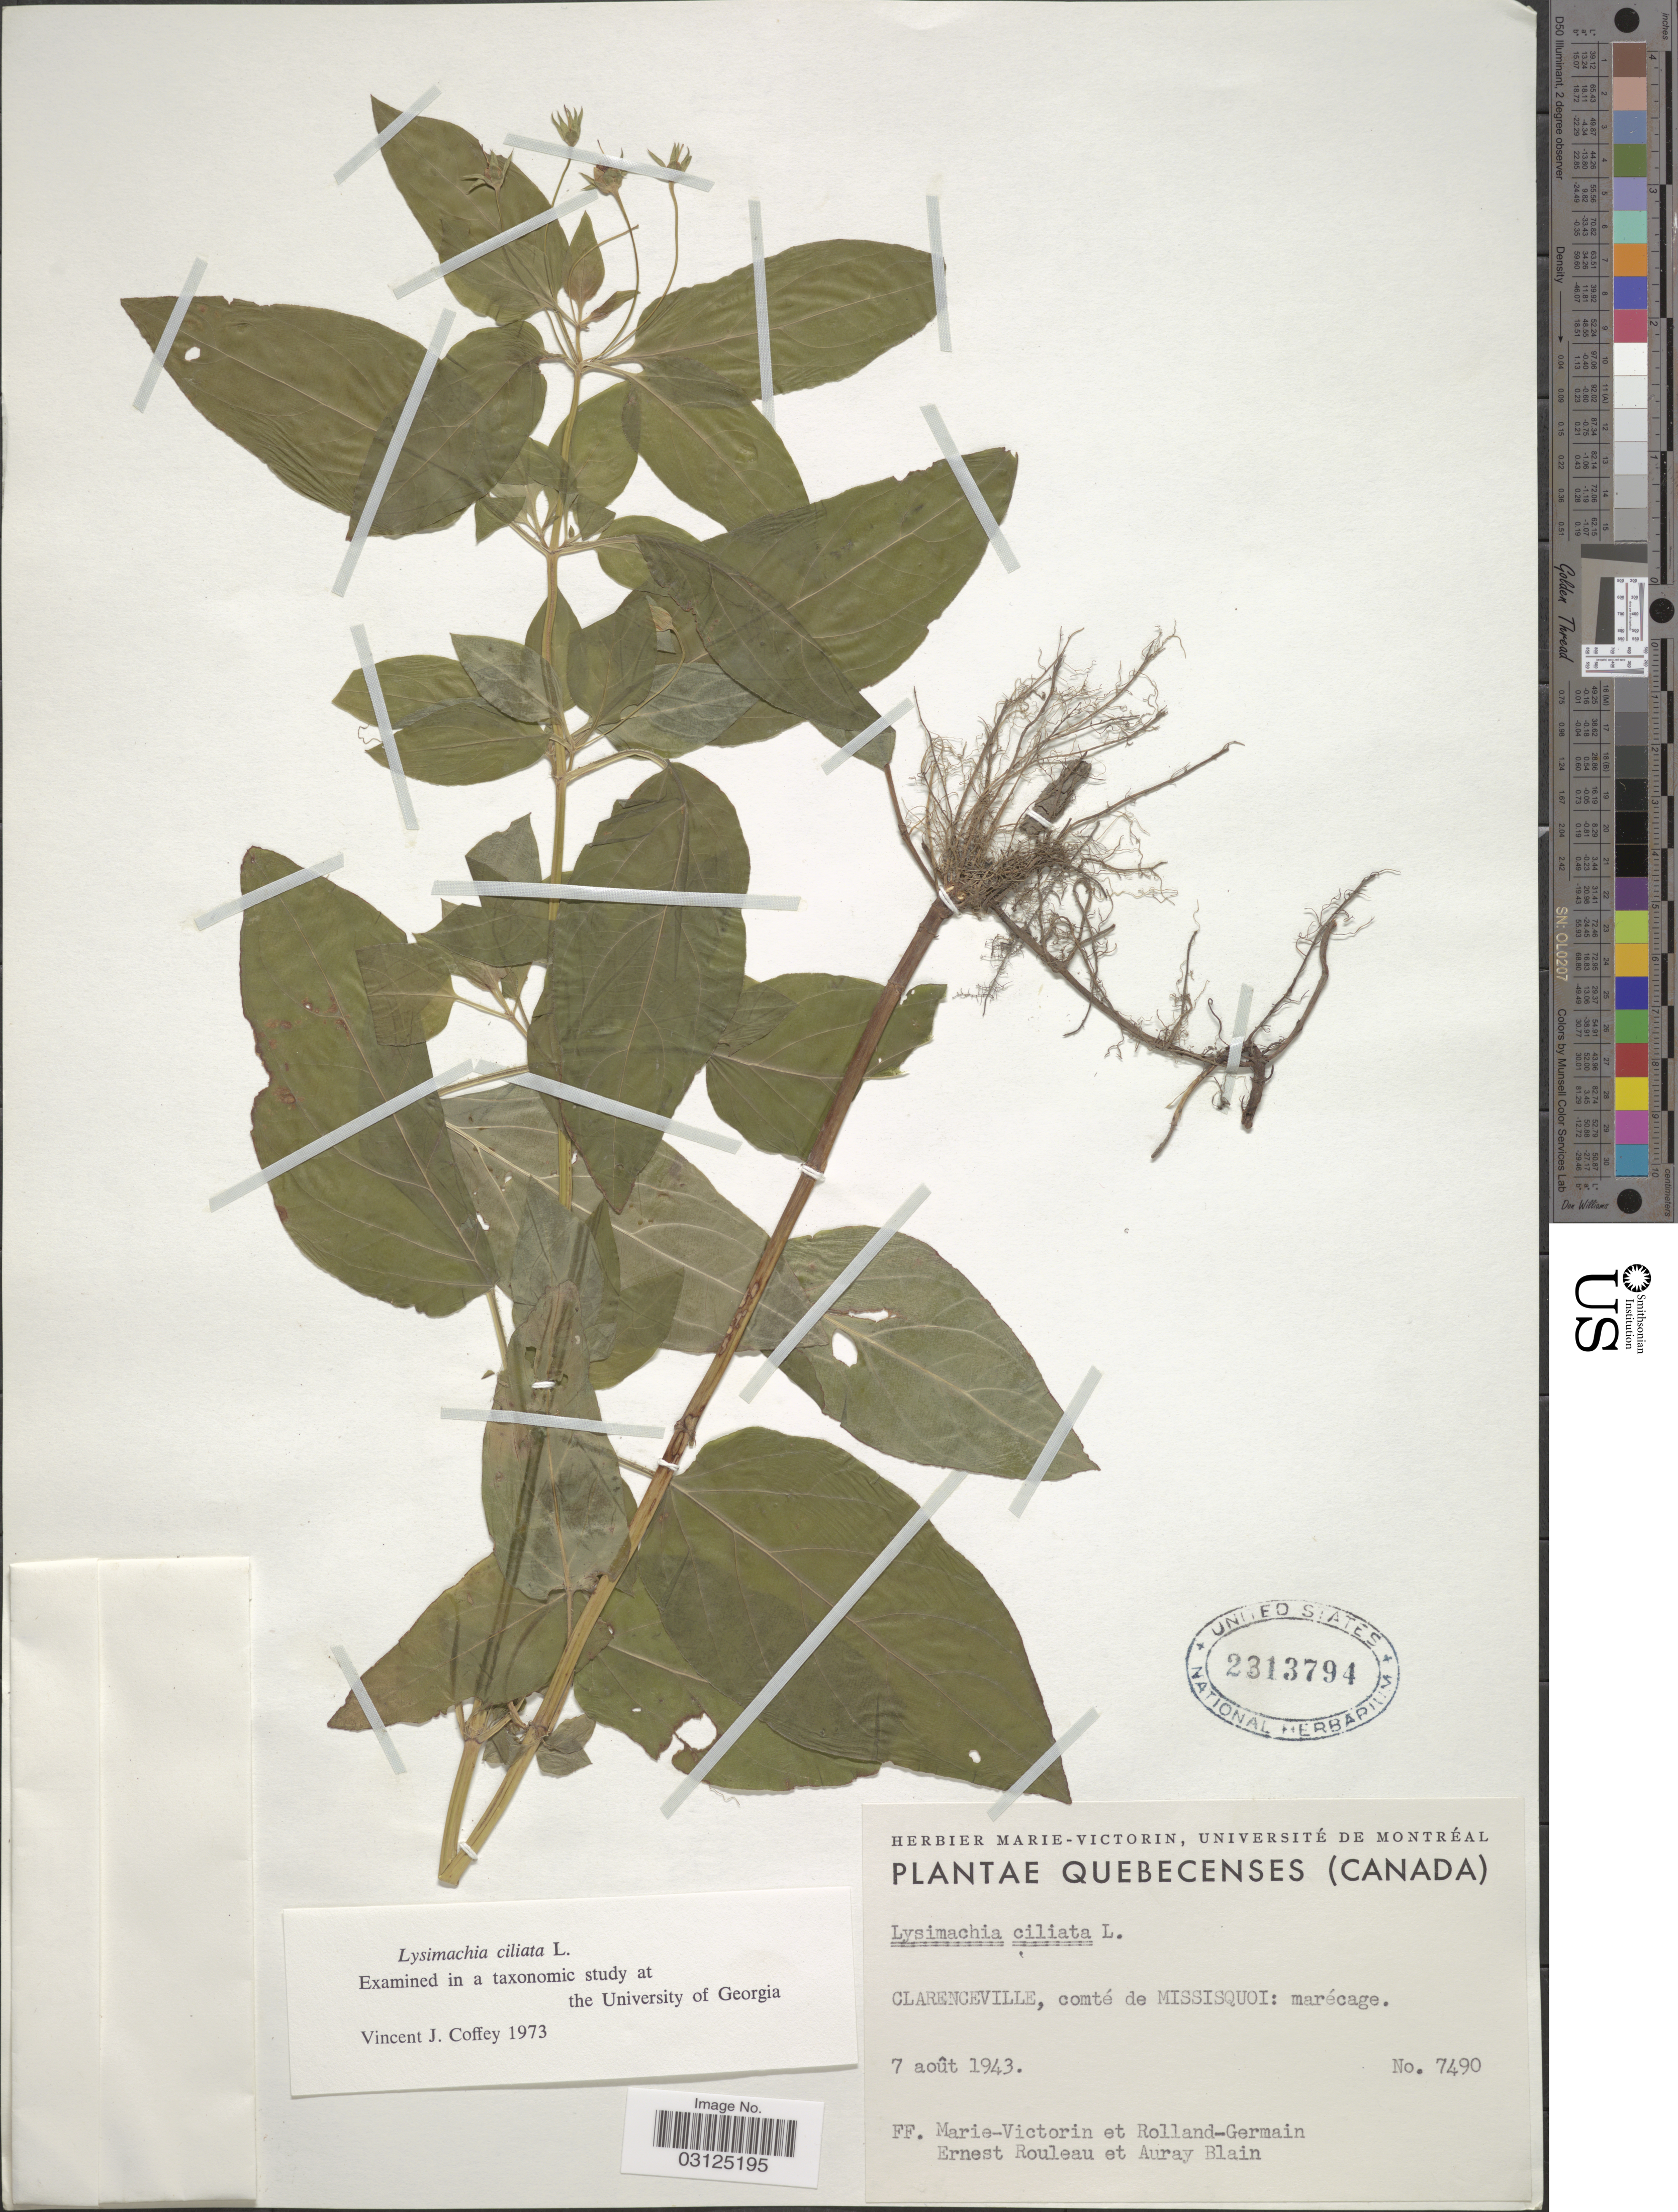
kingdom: Plantae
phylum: Tracheophyta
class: Magnoliopsida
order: Ericales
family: Primulaceae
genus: Lysimachia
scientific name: Lysimachia ciliata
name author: L.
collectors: F. Marie-Victorin, Rolland-Germain, E. Rouleau & A. Blain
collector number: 7490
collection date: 1943-08-07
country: Canada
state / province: Quebec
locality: Clarenceville, comté de Missisquoi: marécage.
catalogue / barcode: US 2313794